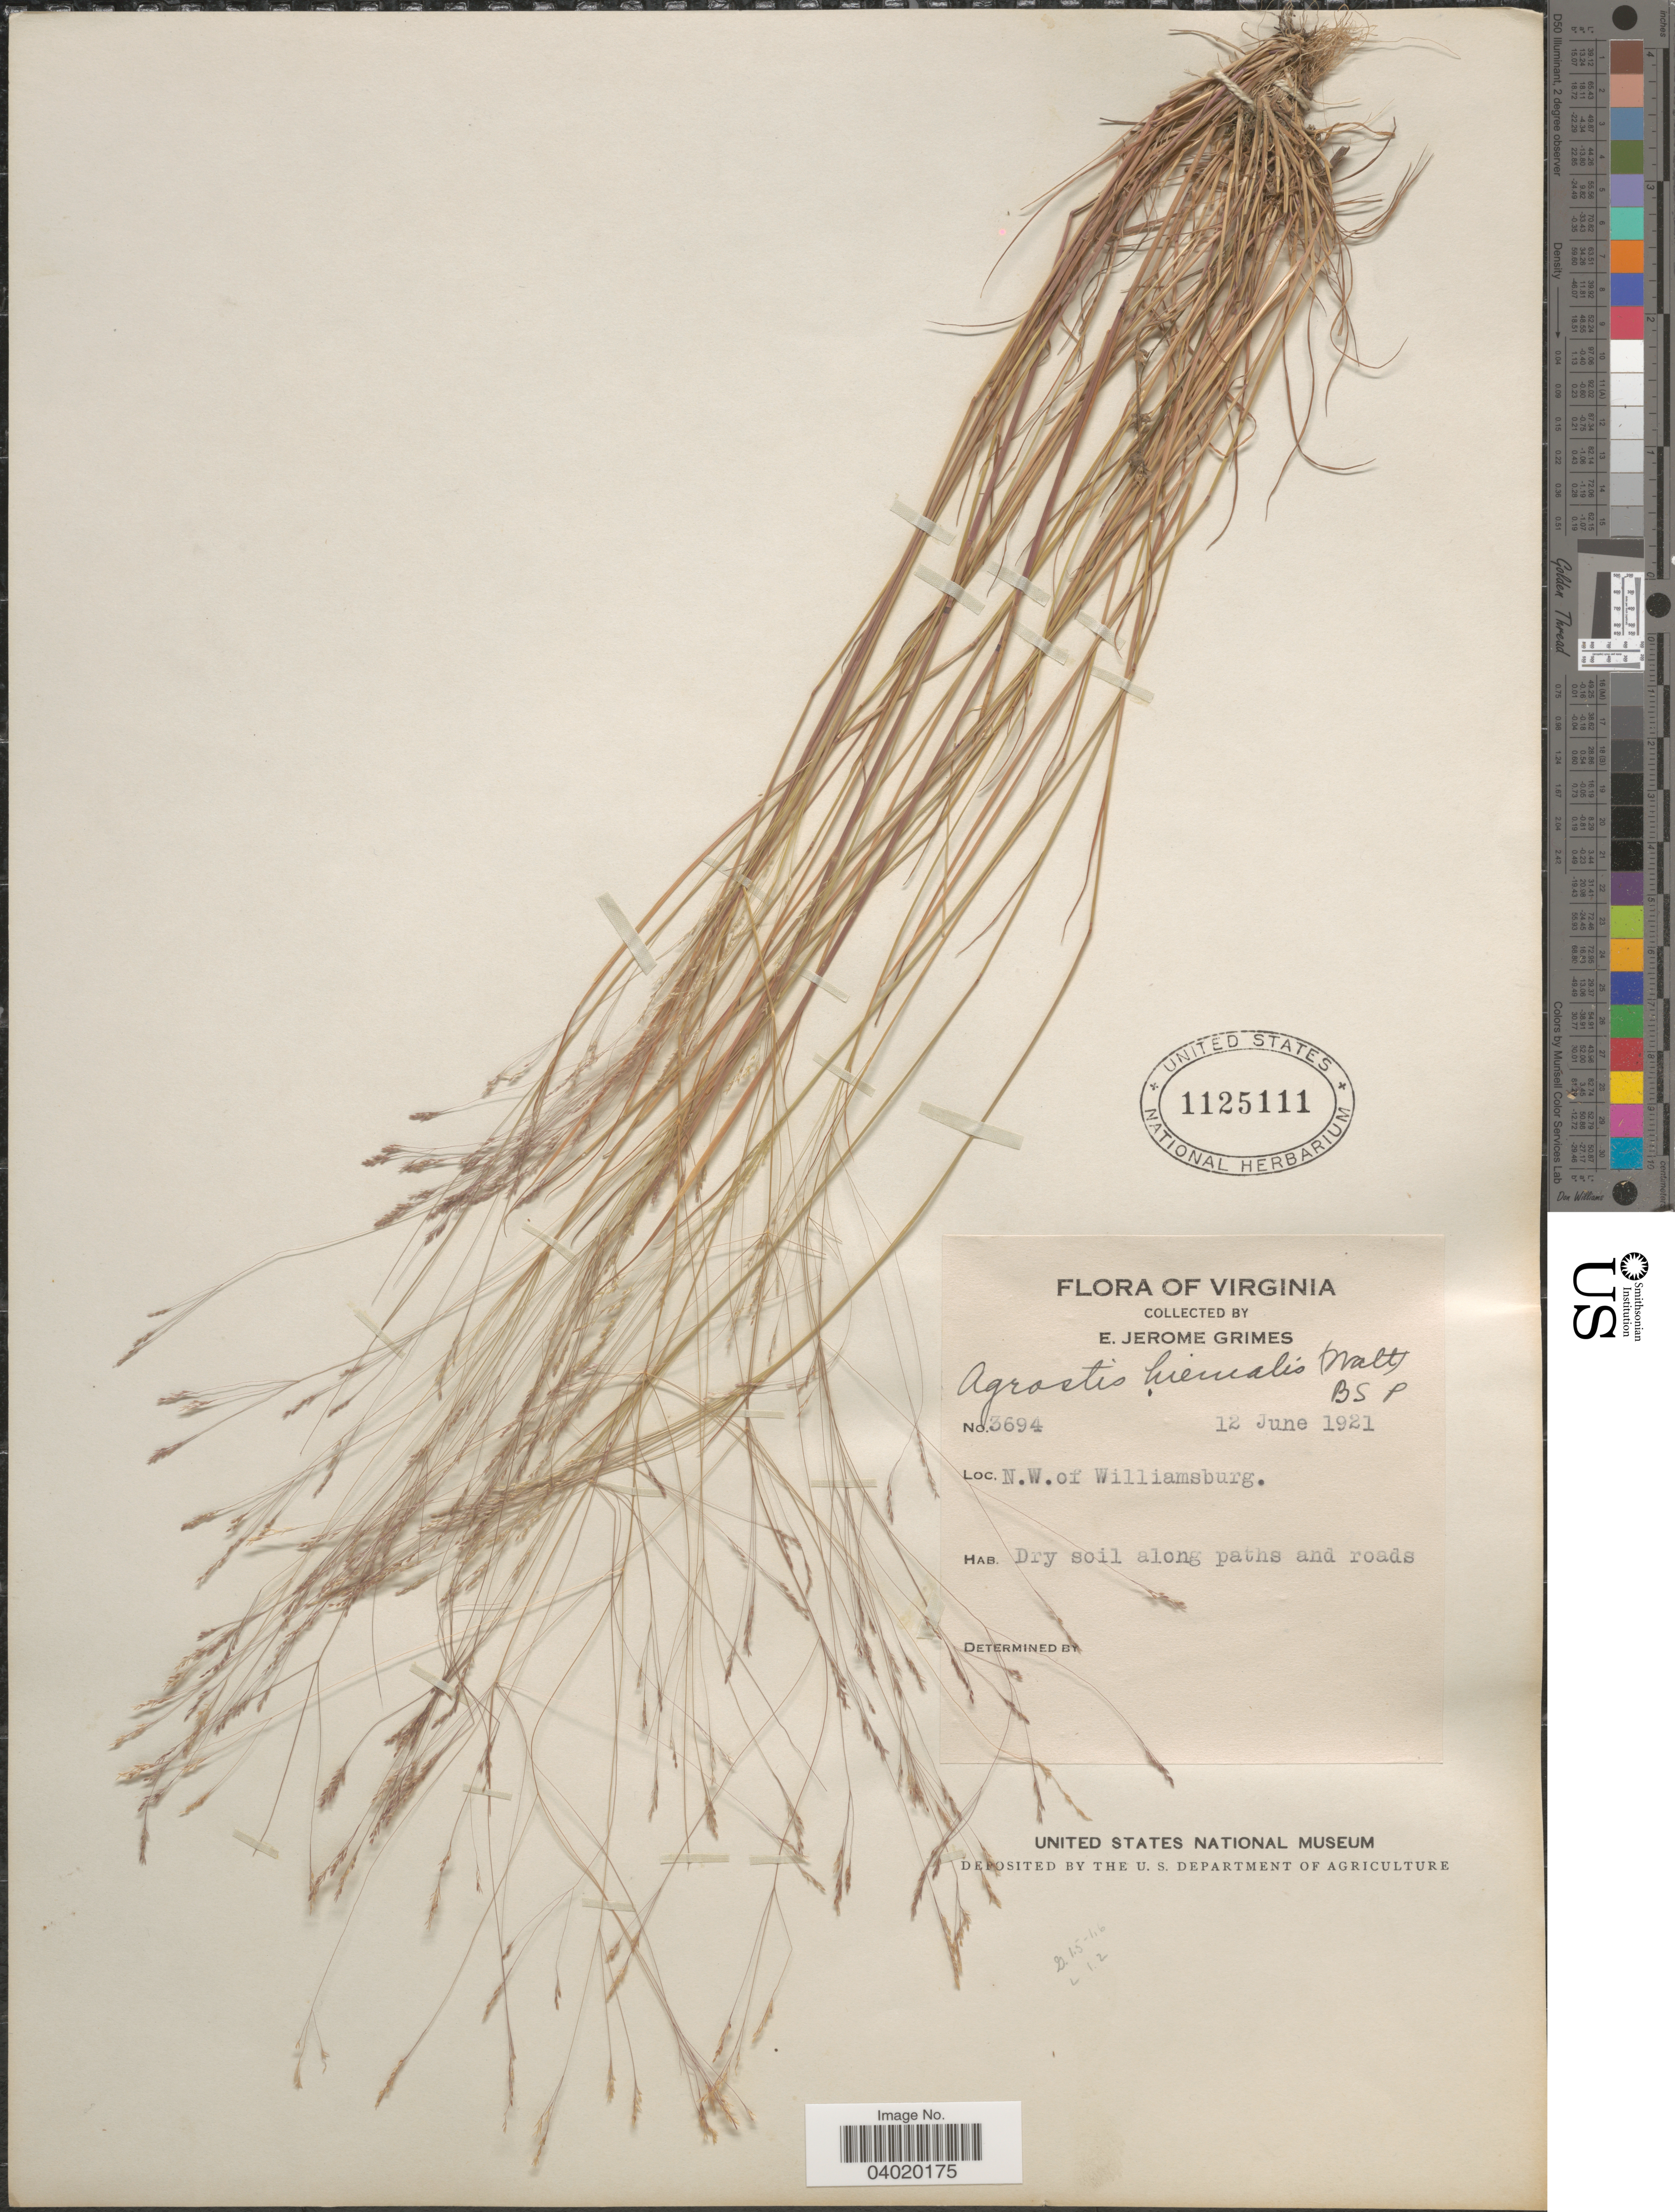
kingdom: Plantae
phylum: Tracheophyta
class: Liliopsida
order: Poales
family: Poaceae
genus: Agrostis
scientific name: Agrostis hyemalis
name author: (Walter) Britton et al.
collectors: E. J. Grimes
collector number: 3694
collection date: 1921-06-12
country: United States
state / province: Virginia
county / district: City of Williamsburg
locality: NW of Williamsburg.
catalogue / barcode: US 1125111